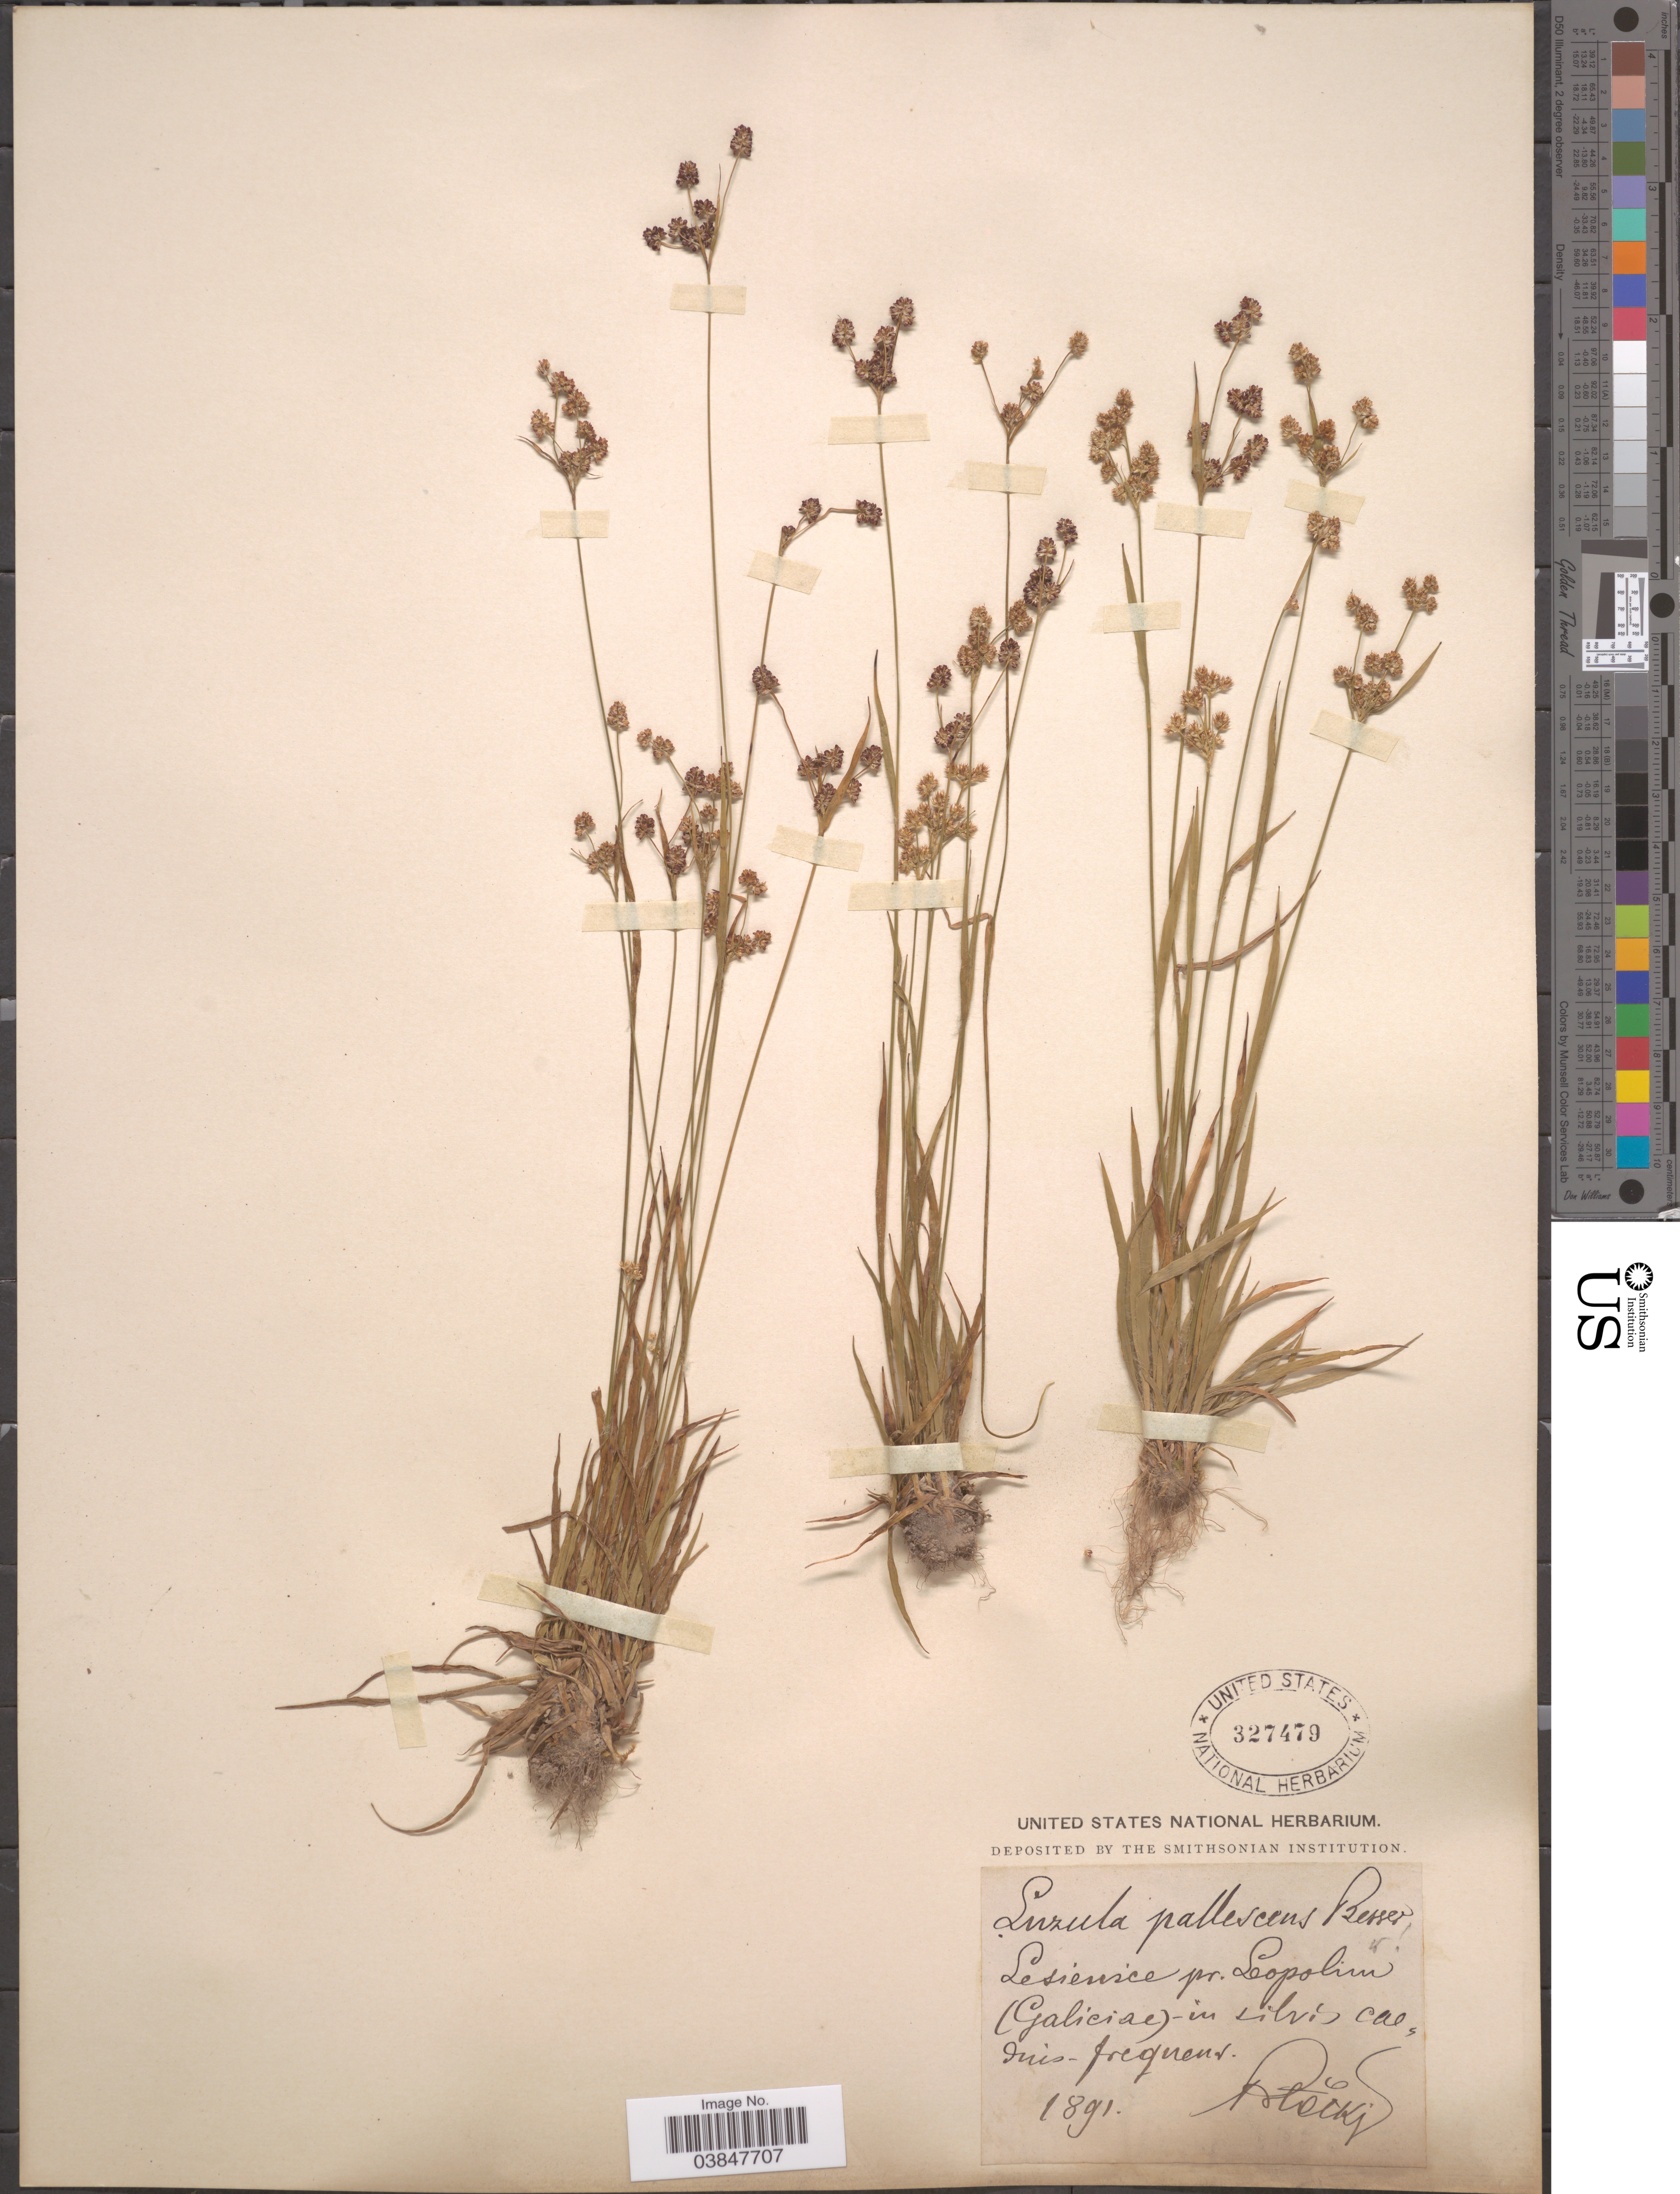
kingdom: Plantae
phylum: Tracheophyta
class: Liliopsida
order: Poales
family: Juncaceae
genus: Luzula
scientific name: Luzula campestris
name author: (L.) DC.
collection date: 1891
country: Ukraine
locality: Lesienice pr. Leopolim (Galiciae)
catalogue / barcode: US 327479